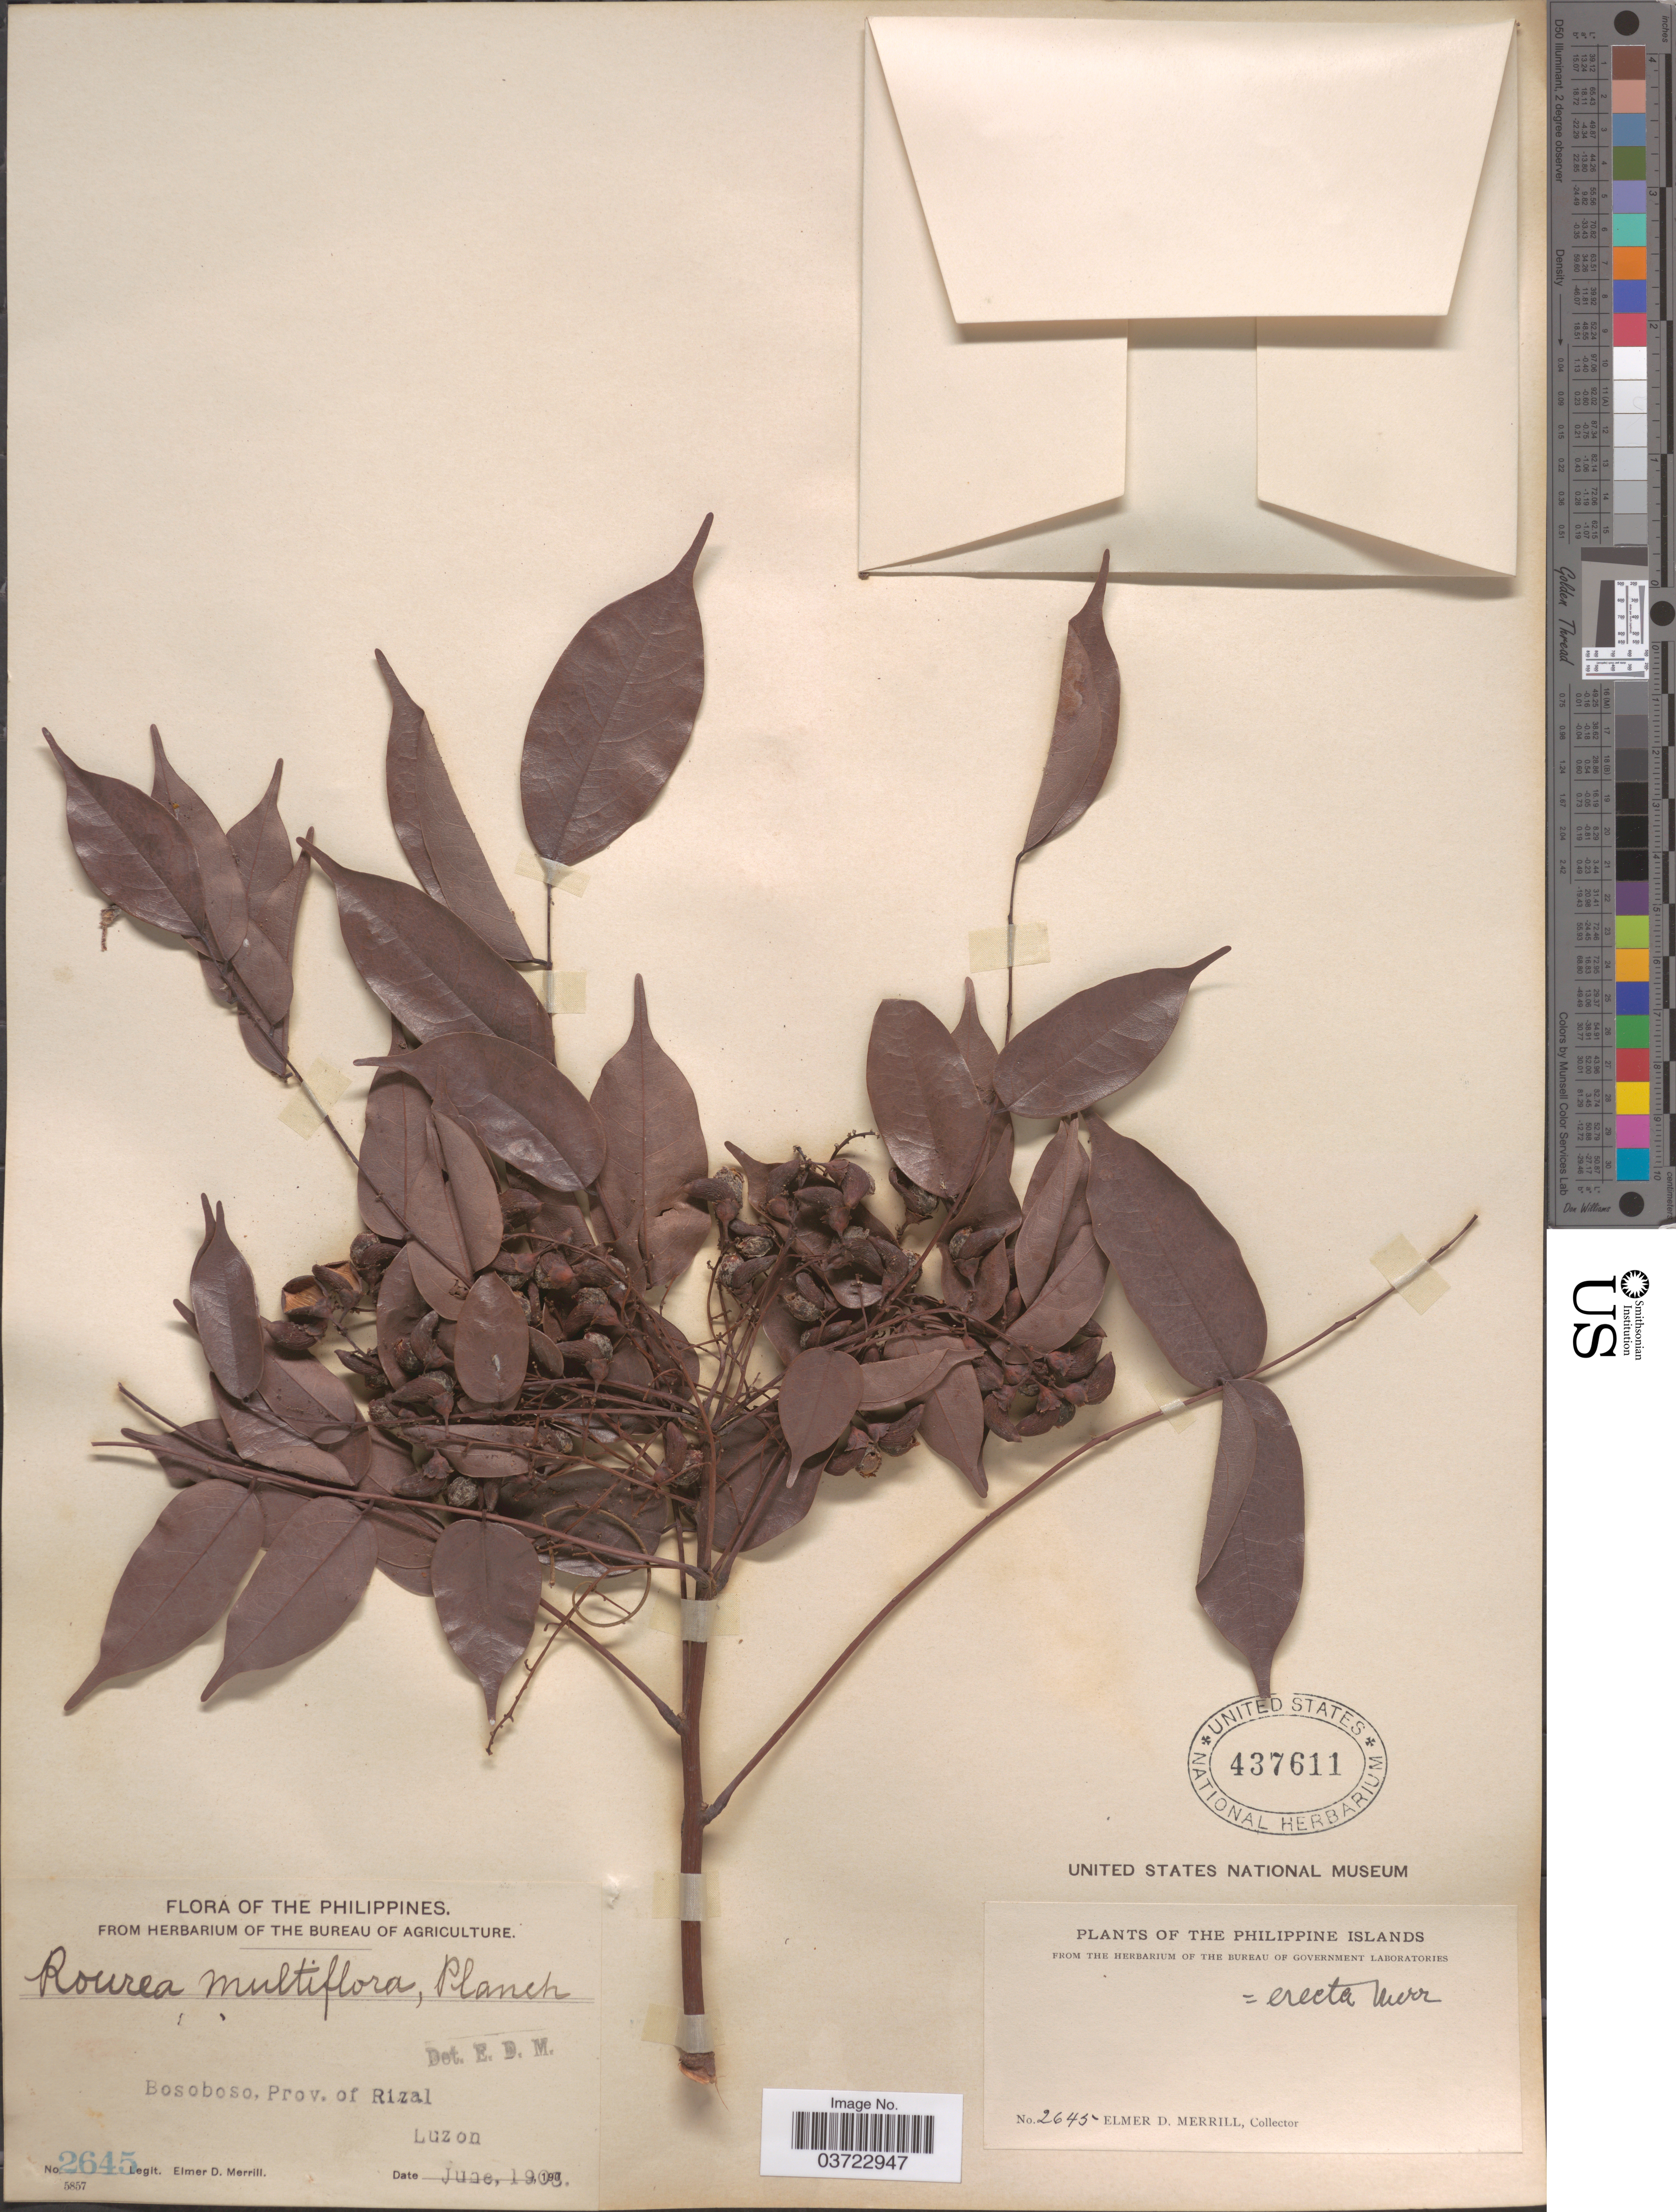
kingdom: Plantae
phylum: Tracheophyta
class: Magnoliopsida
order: Oxalidales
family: Connaraceae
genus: Rourea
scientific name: Rourea erecta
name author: (Blanco) Merr.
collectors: E. D. Merrill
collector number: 2645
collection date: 1903-06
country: Philippines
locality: Bosoboso, Prov. of Rizal. Luzon.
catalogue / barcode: US 437611